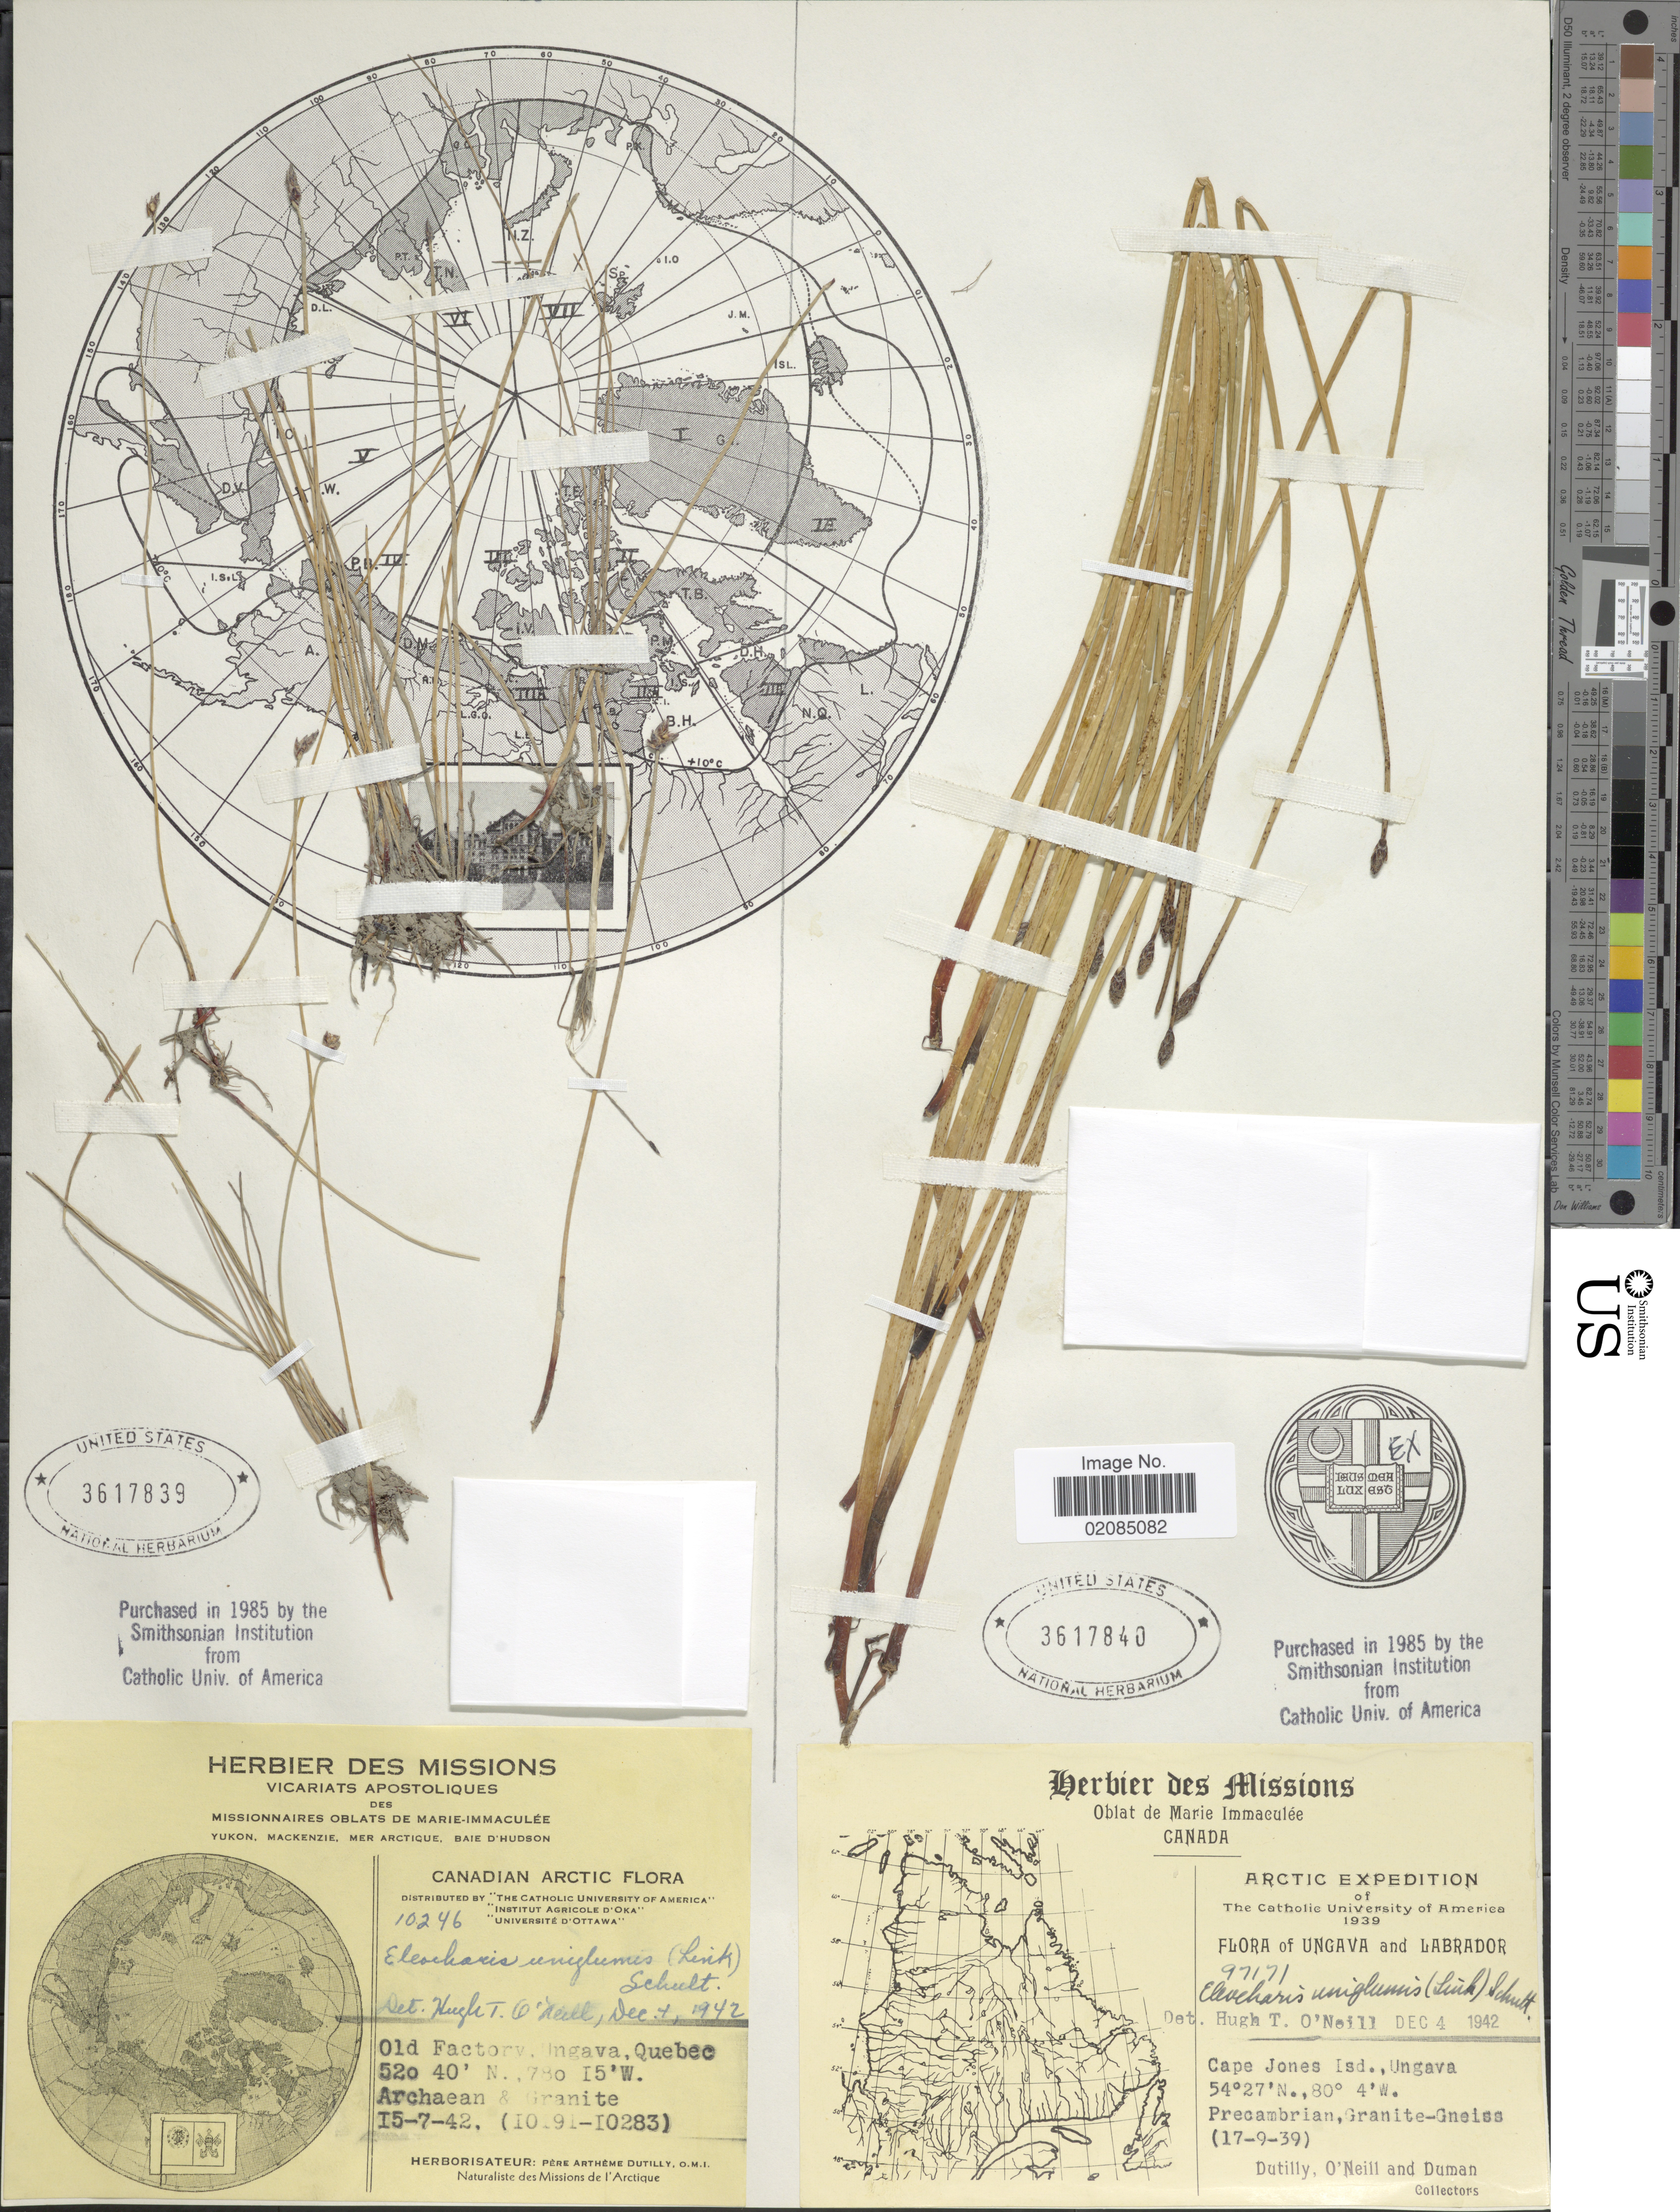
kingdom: Plantae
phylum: Tracheophyta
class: Liliopsida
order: Poales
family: Cyperaceae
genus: Eleocharis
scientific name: Eleocharis uniglumis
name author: (Link) Schult.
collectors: P. Dutilly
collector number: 10246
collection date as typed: Transcribed d/m/y: 15/7/42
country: Canada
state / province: Quebec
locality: Arctic, Old Factory, Ingava.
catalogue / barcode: US 3617839